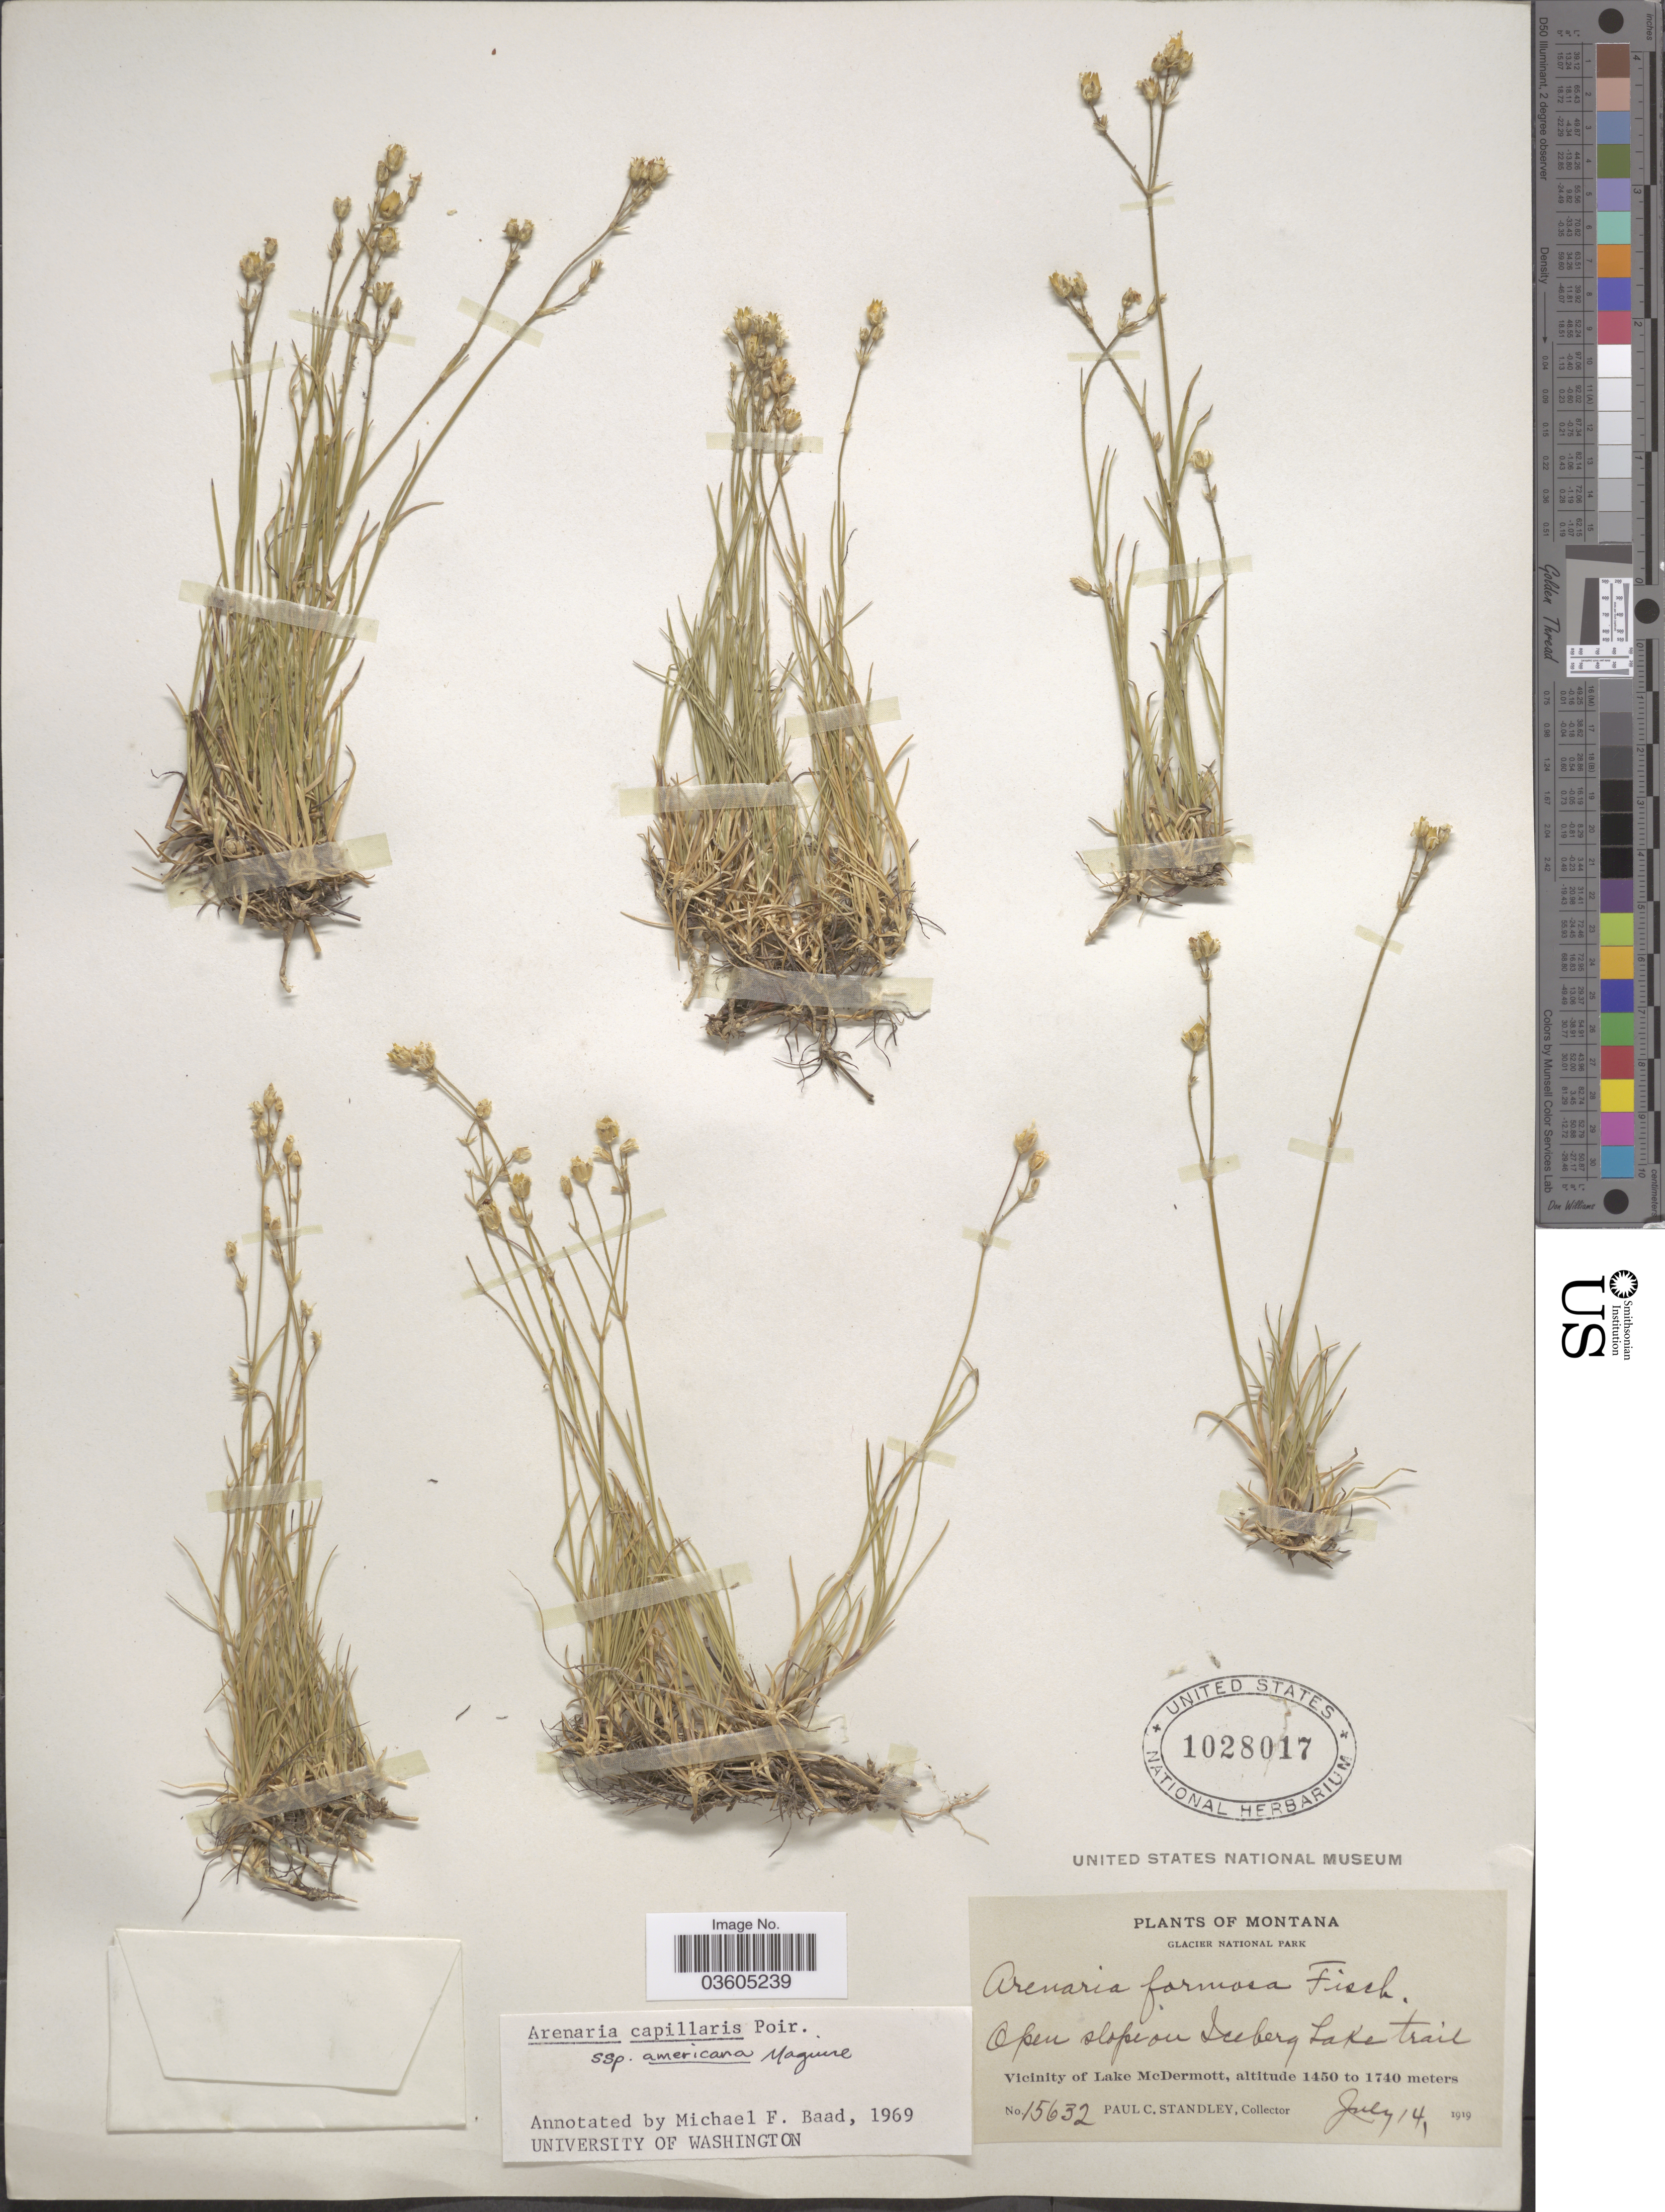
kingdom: Plantae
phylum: Tracheophyta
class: Magnoliopsida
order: Caryophyllales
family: Caryophyllaceae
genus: Eremogone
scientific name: Eremogone capillaris var. americana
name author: (Maguire) R.L. Hartm. & Rabeler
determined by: U.S. National Herbarium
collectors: P. C. Standley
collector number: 15632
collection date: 1919-07-14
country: United States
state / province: Montana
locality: Glacier National Park. Open slope on Iceberg Lake trail. Vicinity of Lake McDermott.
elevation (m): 1450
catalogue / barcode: US 1028017